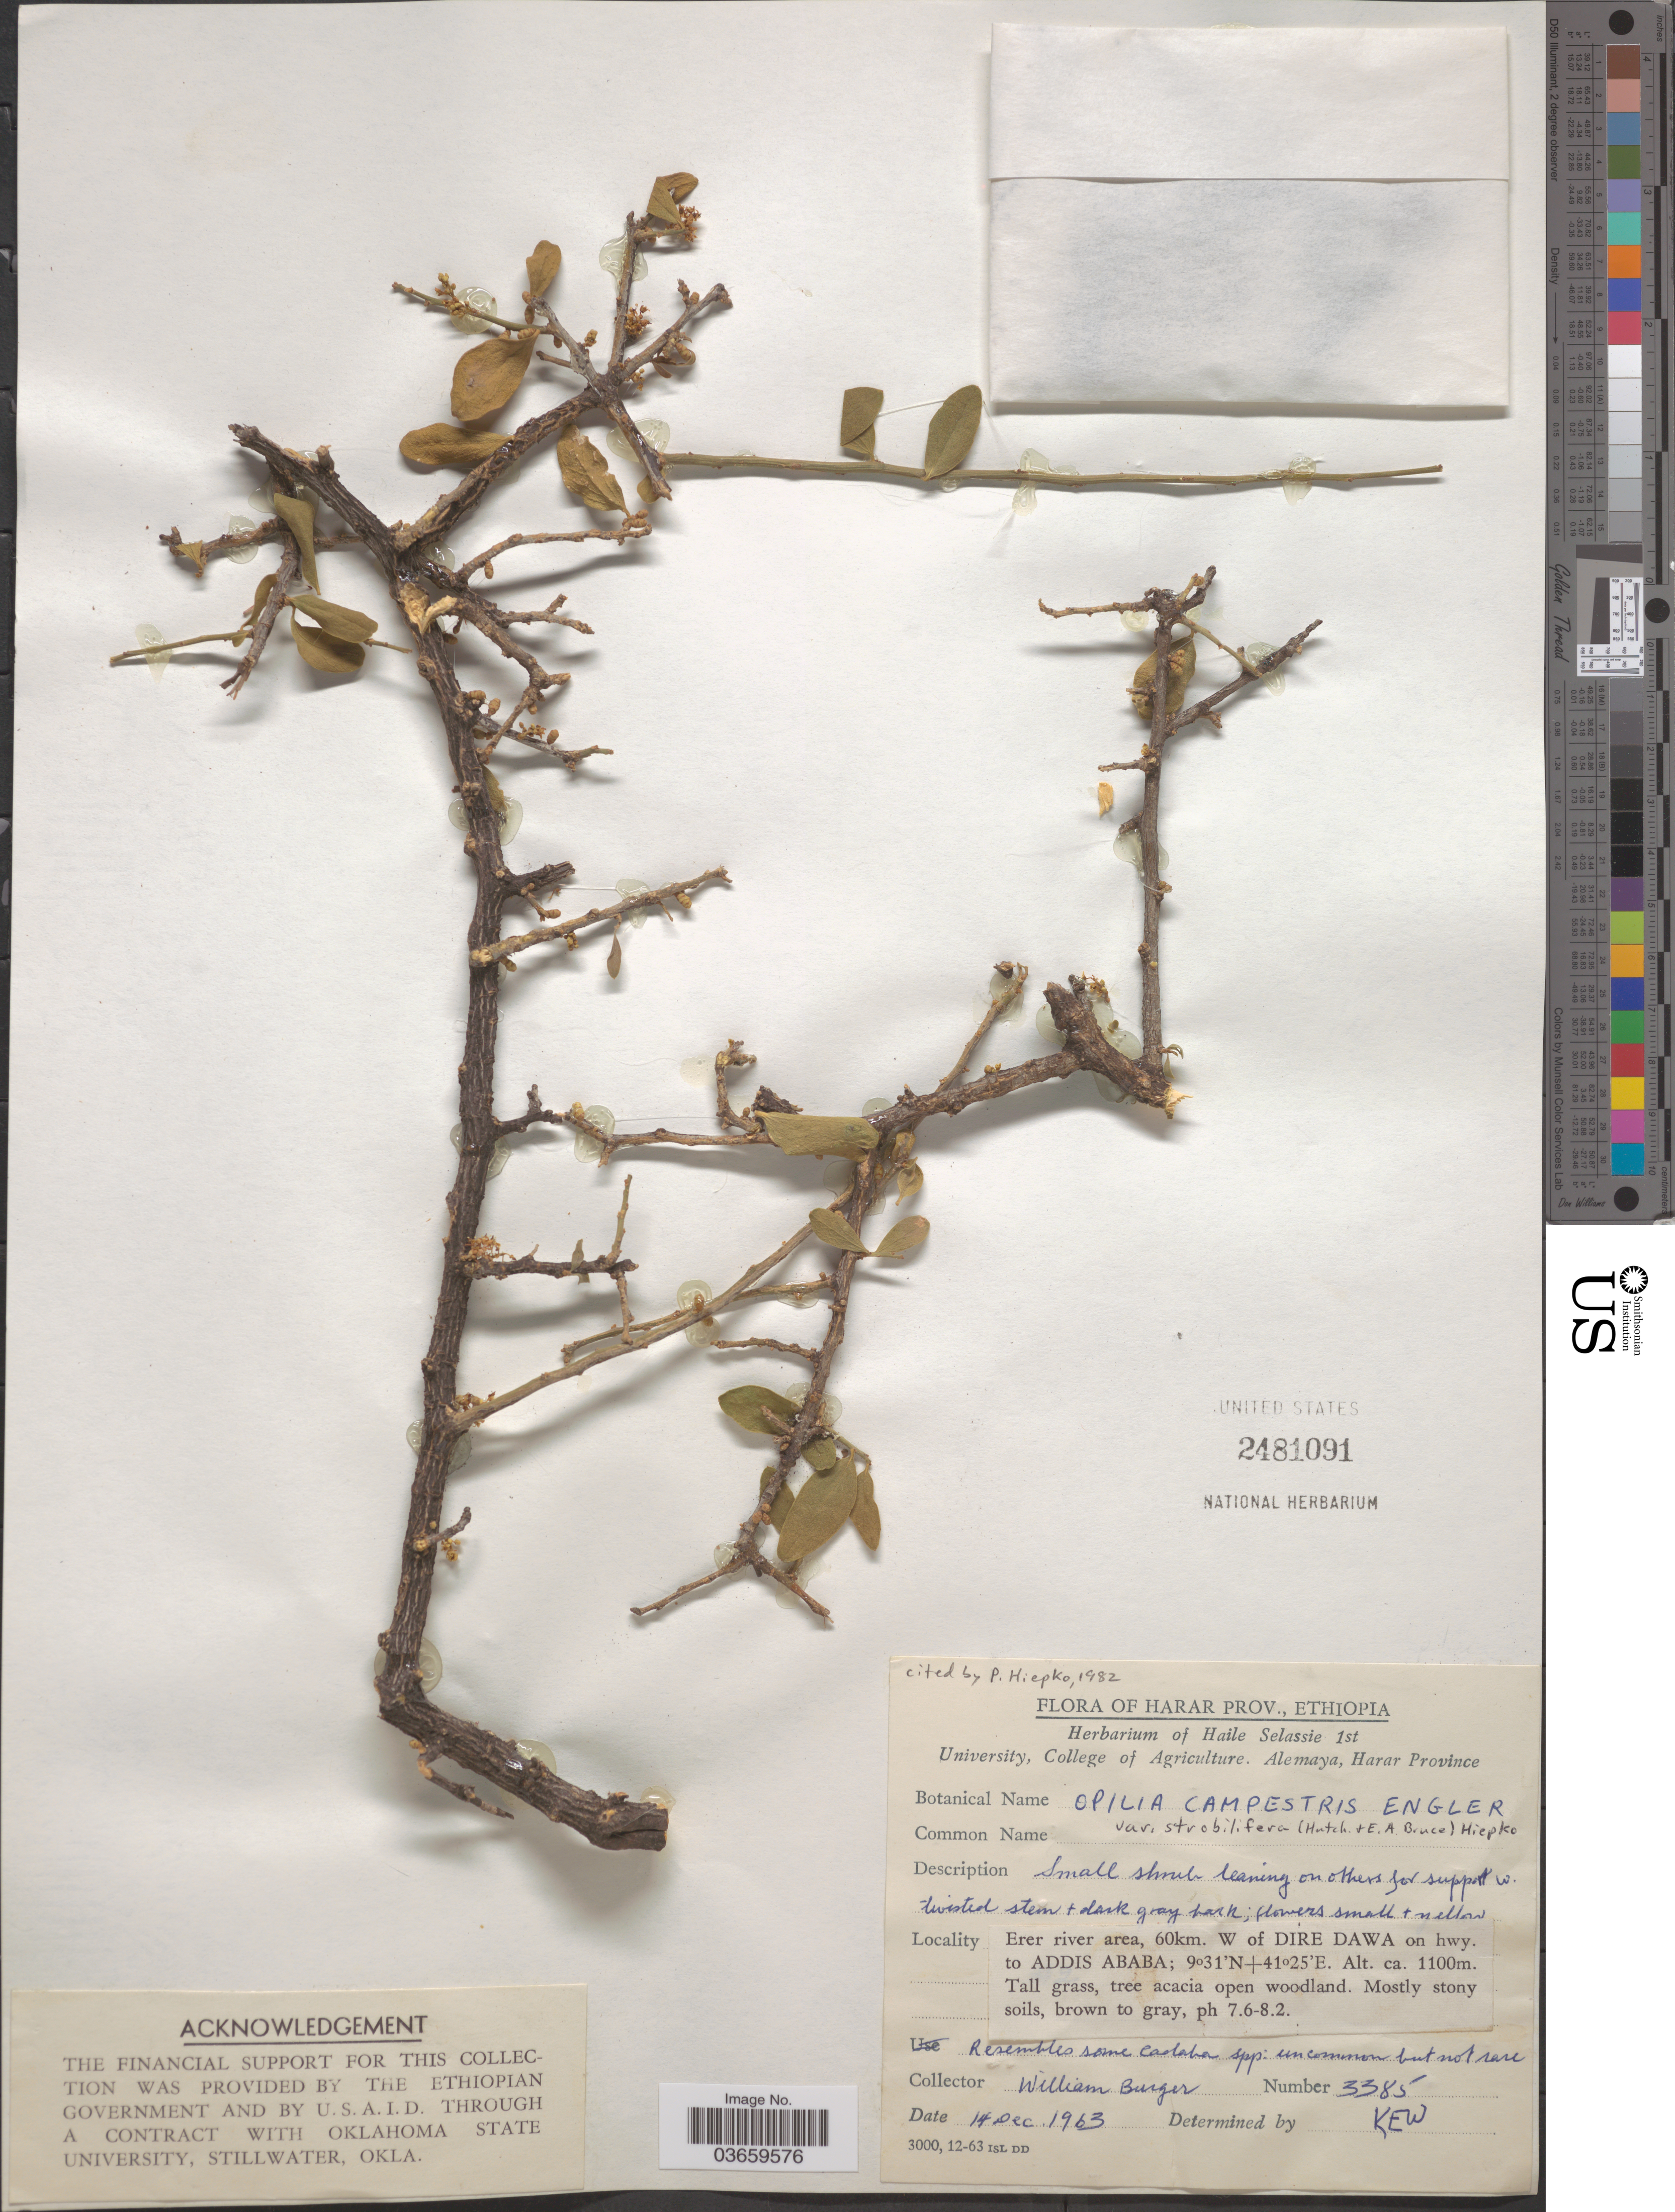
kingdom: Plantae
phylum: Tracheophyta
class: Magnoliopsida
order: Santalales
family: Opiliaceae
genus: Opilia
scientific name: Opilia campestris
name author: Engl.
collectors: W. Burger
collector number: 3385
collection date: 1963-12-14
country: Ethiopia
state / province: Addis Ababa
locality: Harar Prov. Erer river area, 60km. W of Dire Dawa on hwy. to Addis Ababa.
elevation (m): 1100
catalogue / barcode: US 2481091